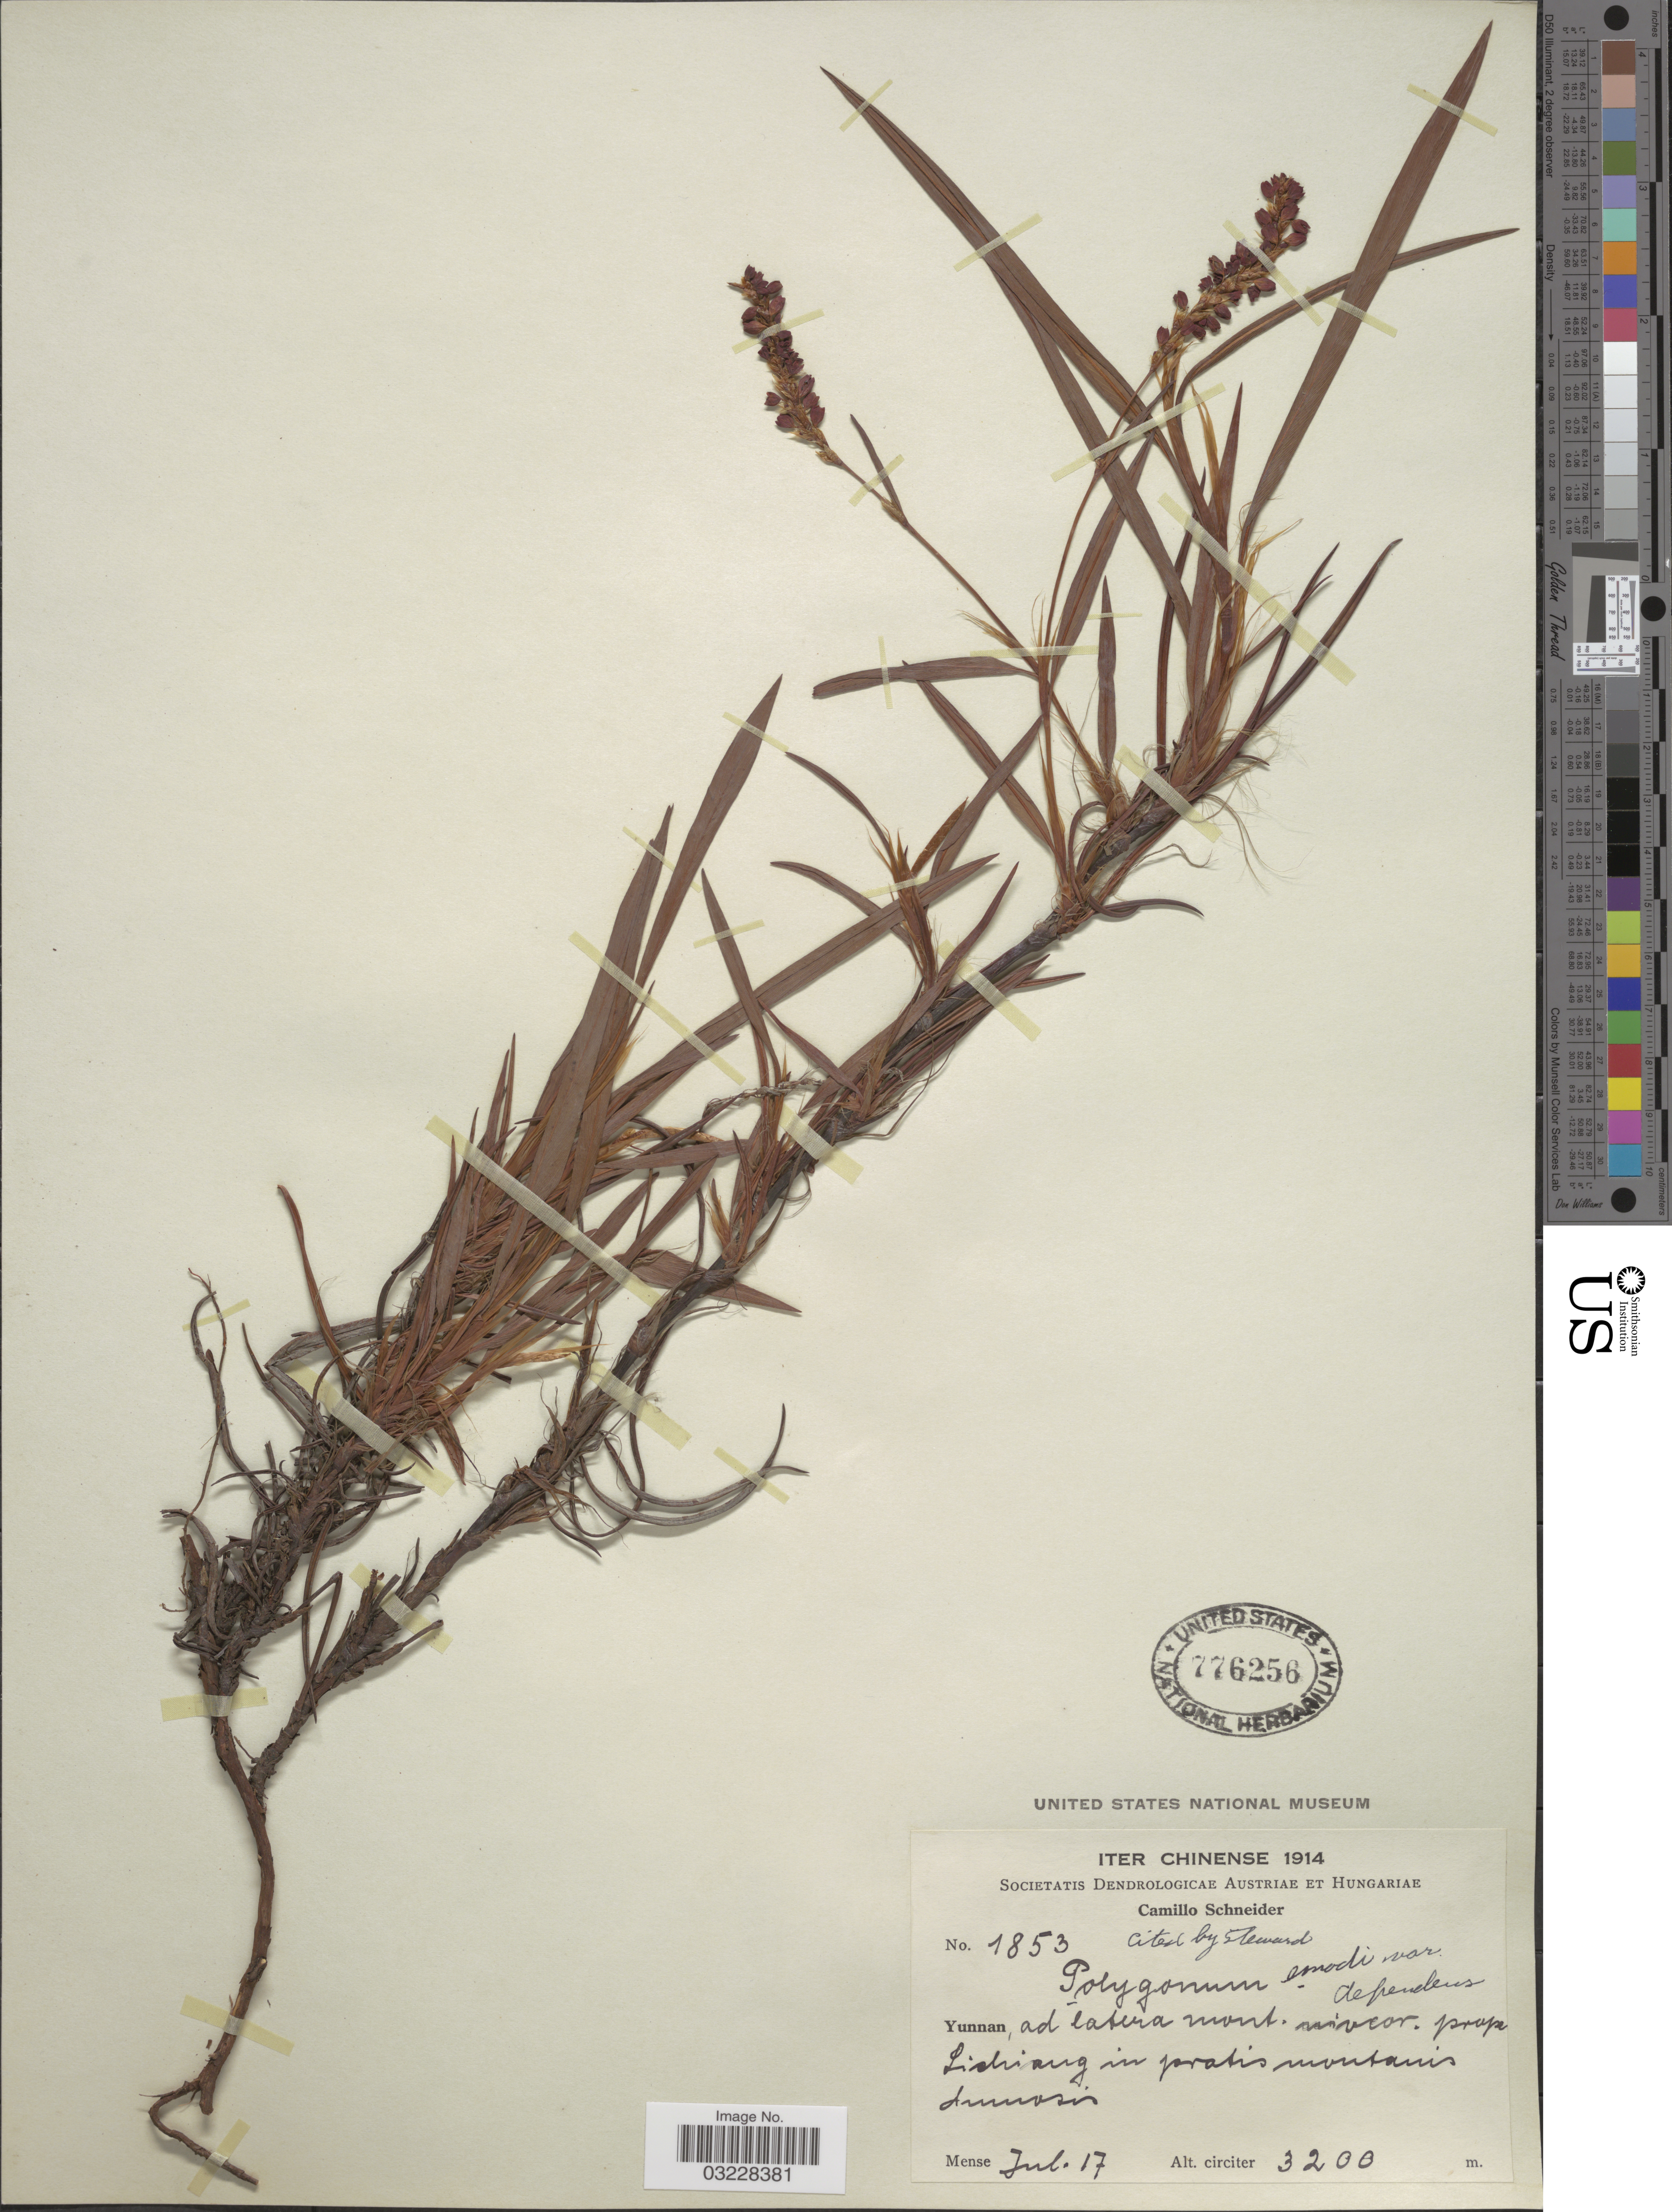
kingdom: Plantae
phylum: Tracheophyta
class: Magnoliopsida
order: Caryophyllales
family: Polygonaceae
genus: Bistorta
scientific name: Bistorta emodi subsp. dependens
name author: (Diels) Soják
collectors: C. K. Schneider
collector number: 1853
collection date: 1914-07-17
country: China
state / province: Yunnan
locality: Yunnan, ad latera mont. niveor prope Lichiang in pratis montanis dumosin [interpreted].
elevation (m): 3200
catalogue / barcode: US 776256